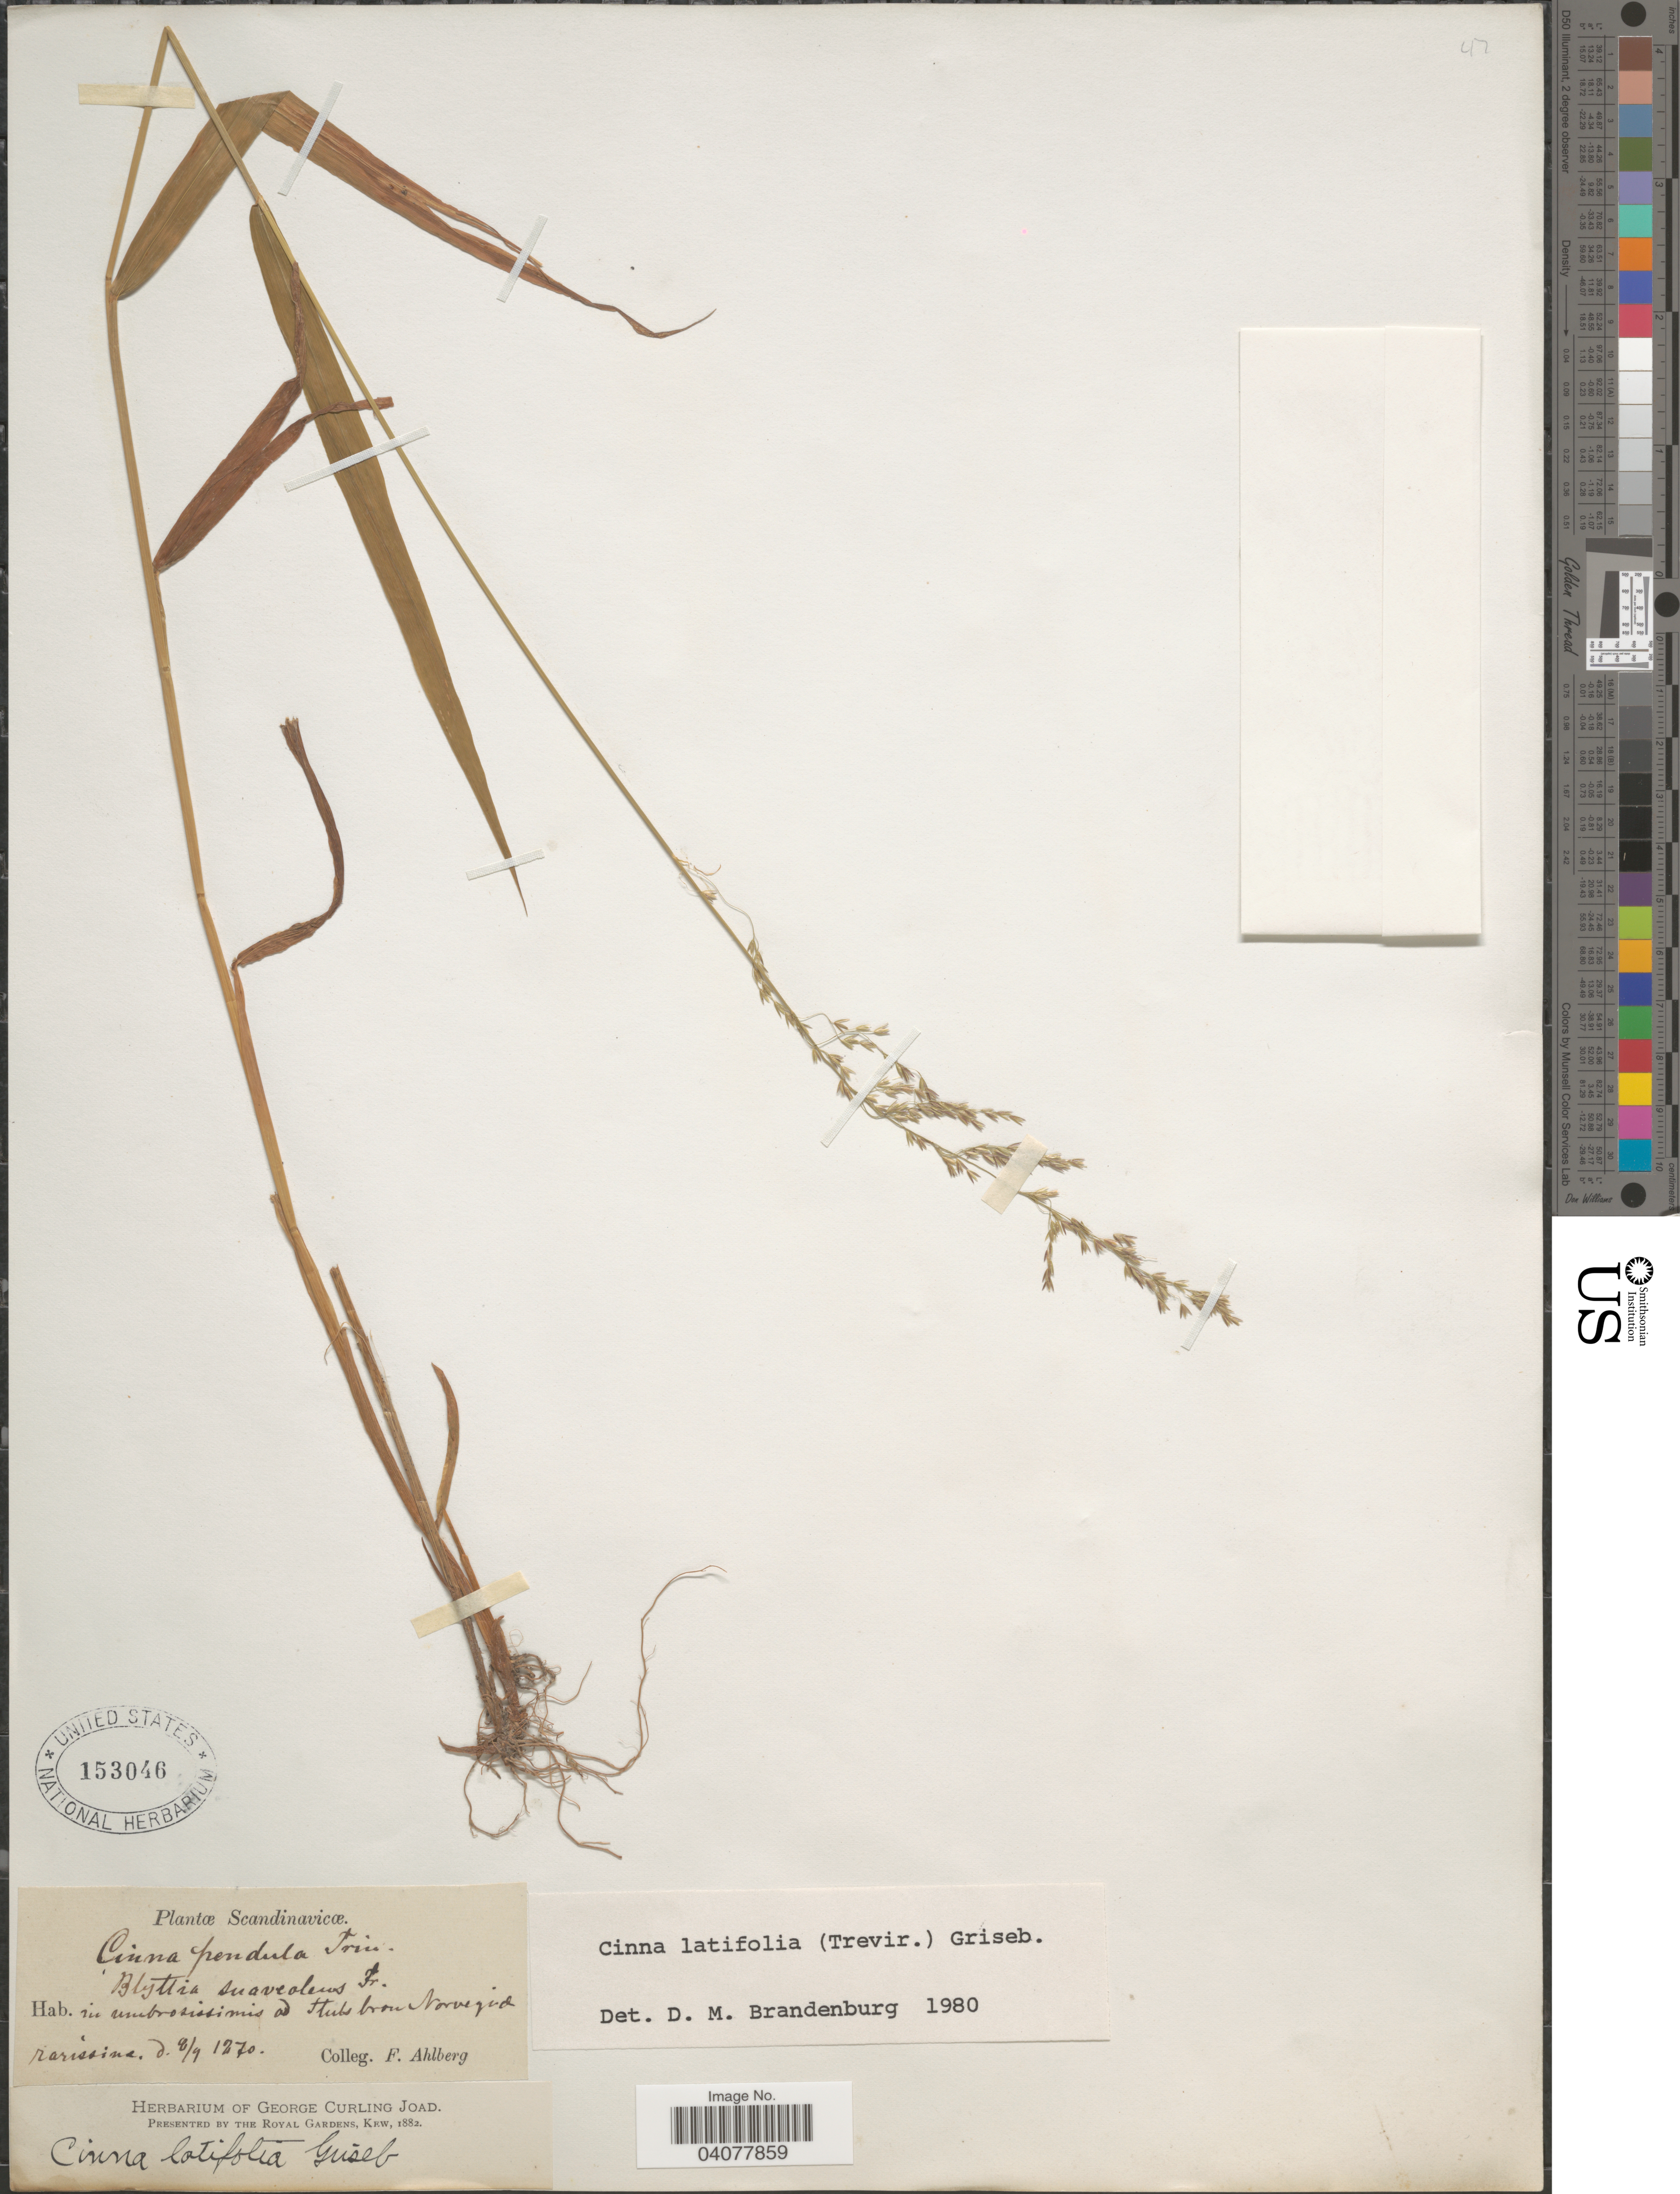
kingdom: Plantae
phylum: Tracheophyta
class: Liliopsida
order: Poales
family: Poaceae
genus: Cinna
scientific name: Cinna latifolia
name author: (Trevir. ex Goeppert) Griseb.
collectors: F. Ahlberg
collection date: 1870-09-08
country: Norway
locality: Scandinavicæ. In umbrosissimis ad Stubs bron Norvegia.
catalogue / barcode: US 153046